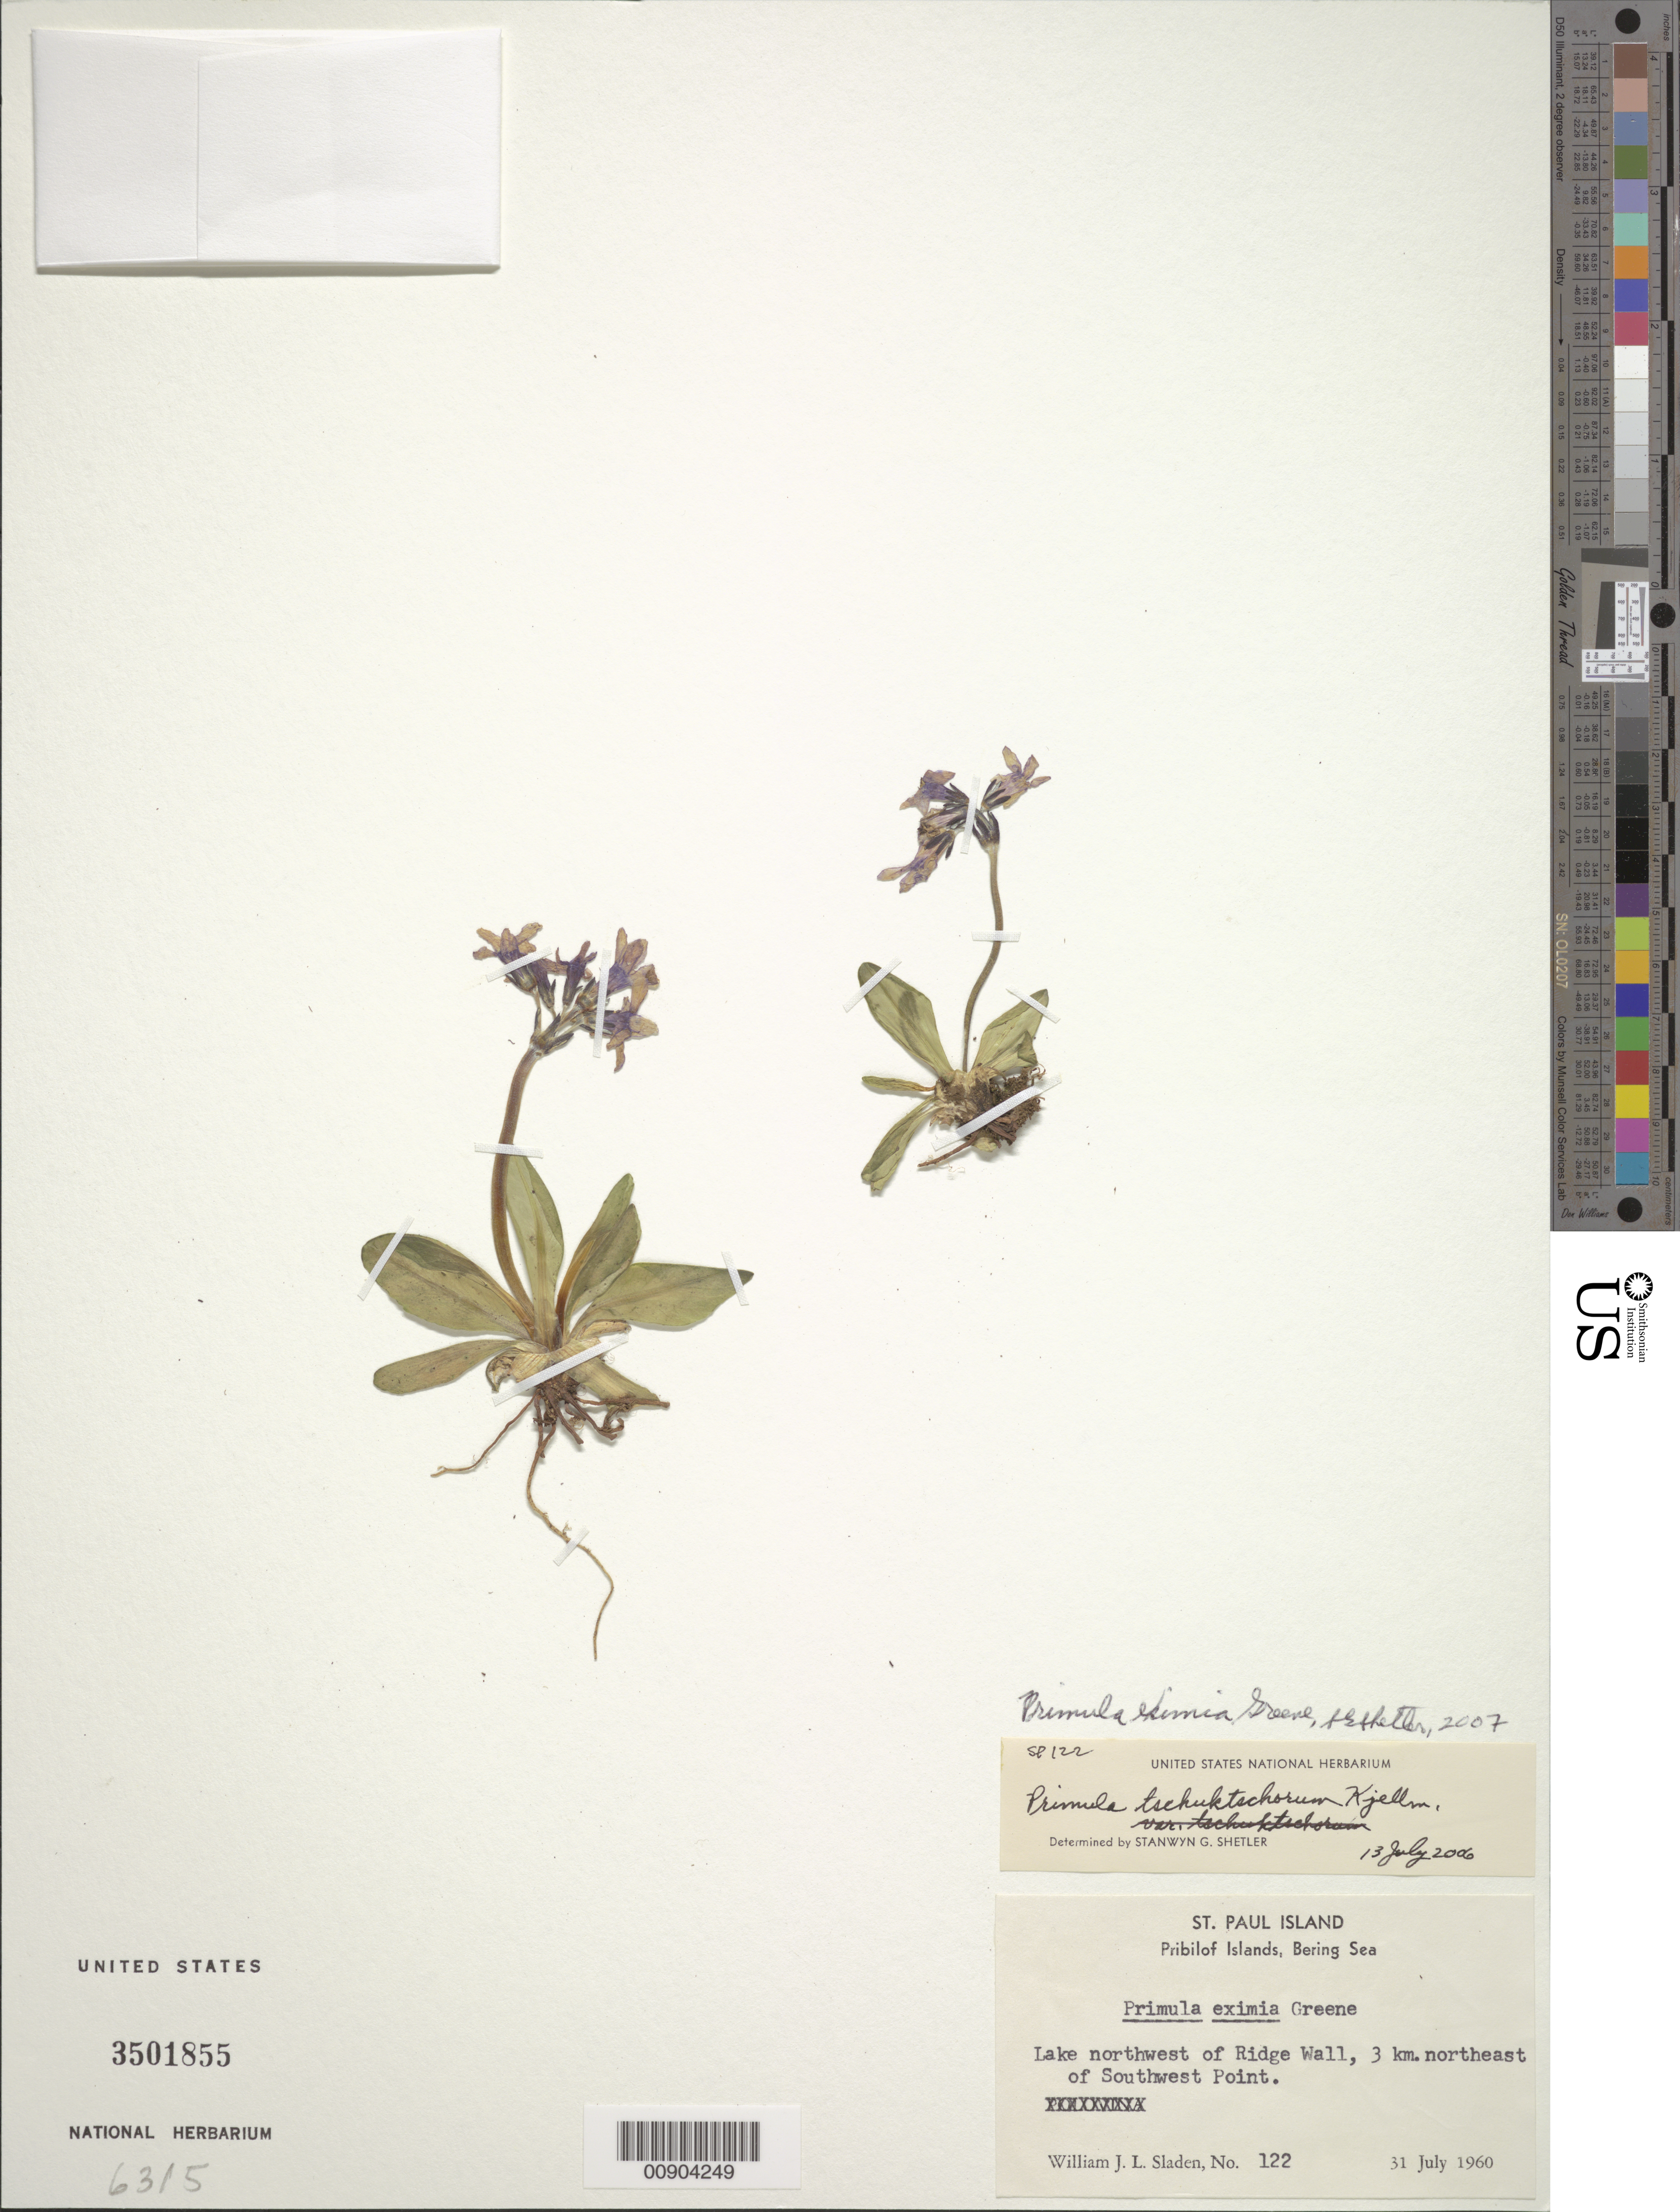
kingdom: Plantae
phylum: Tracheophyta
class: Magnoliopsida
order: Ericales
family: Primulaceae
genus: Primula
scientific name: Primula eximia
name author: Greene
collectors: W. Sladen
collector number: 122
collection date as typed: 31 Jul 1960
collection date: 1960-07-31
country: United States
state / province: Alaska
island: St. Paul Island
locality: St. Paul Island. Lake northwest of Ridge Wall, 3 km. east of Southwest Point., Bering Sea, Pribilof Islands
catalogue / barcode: US 3501855